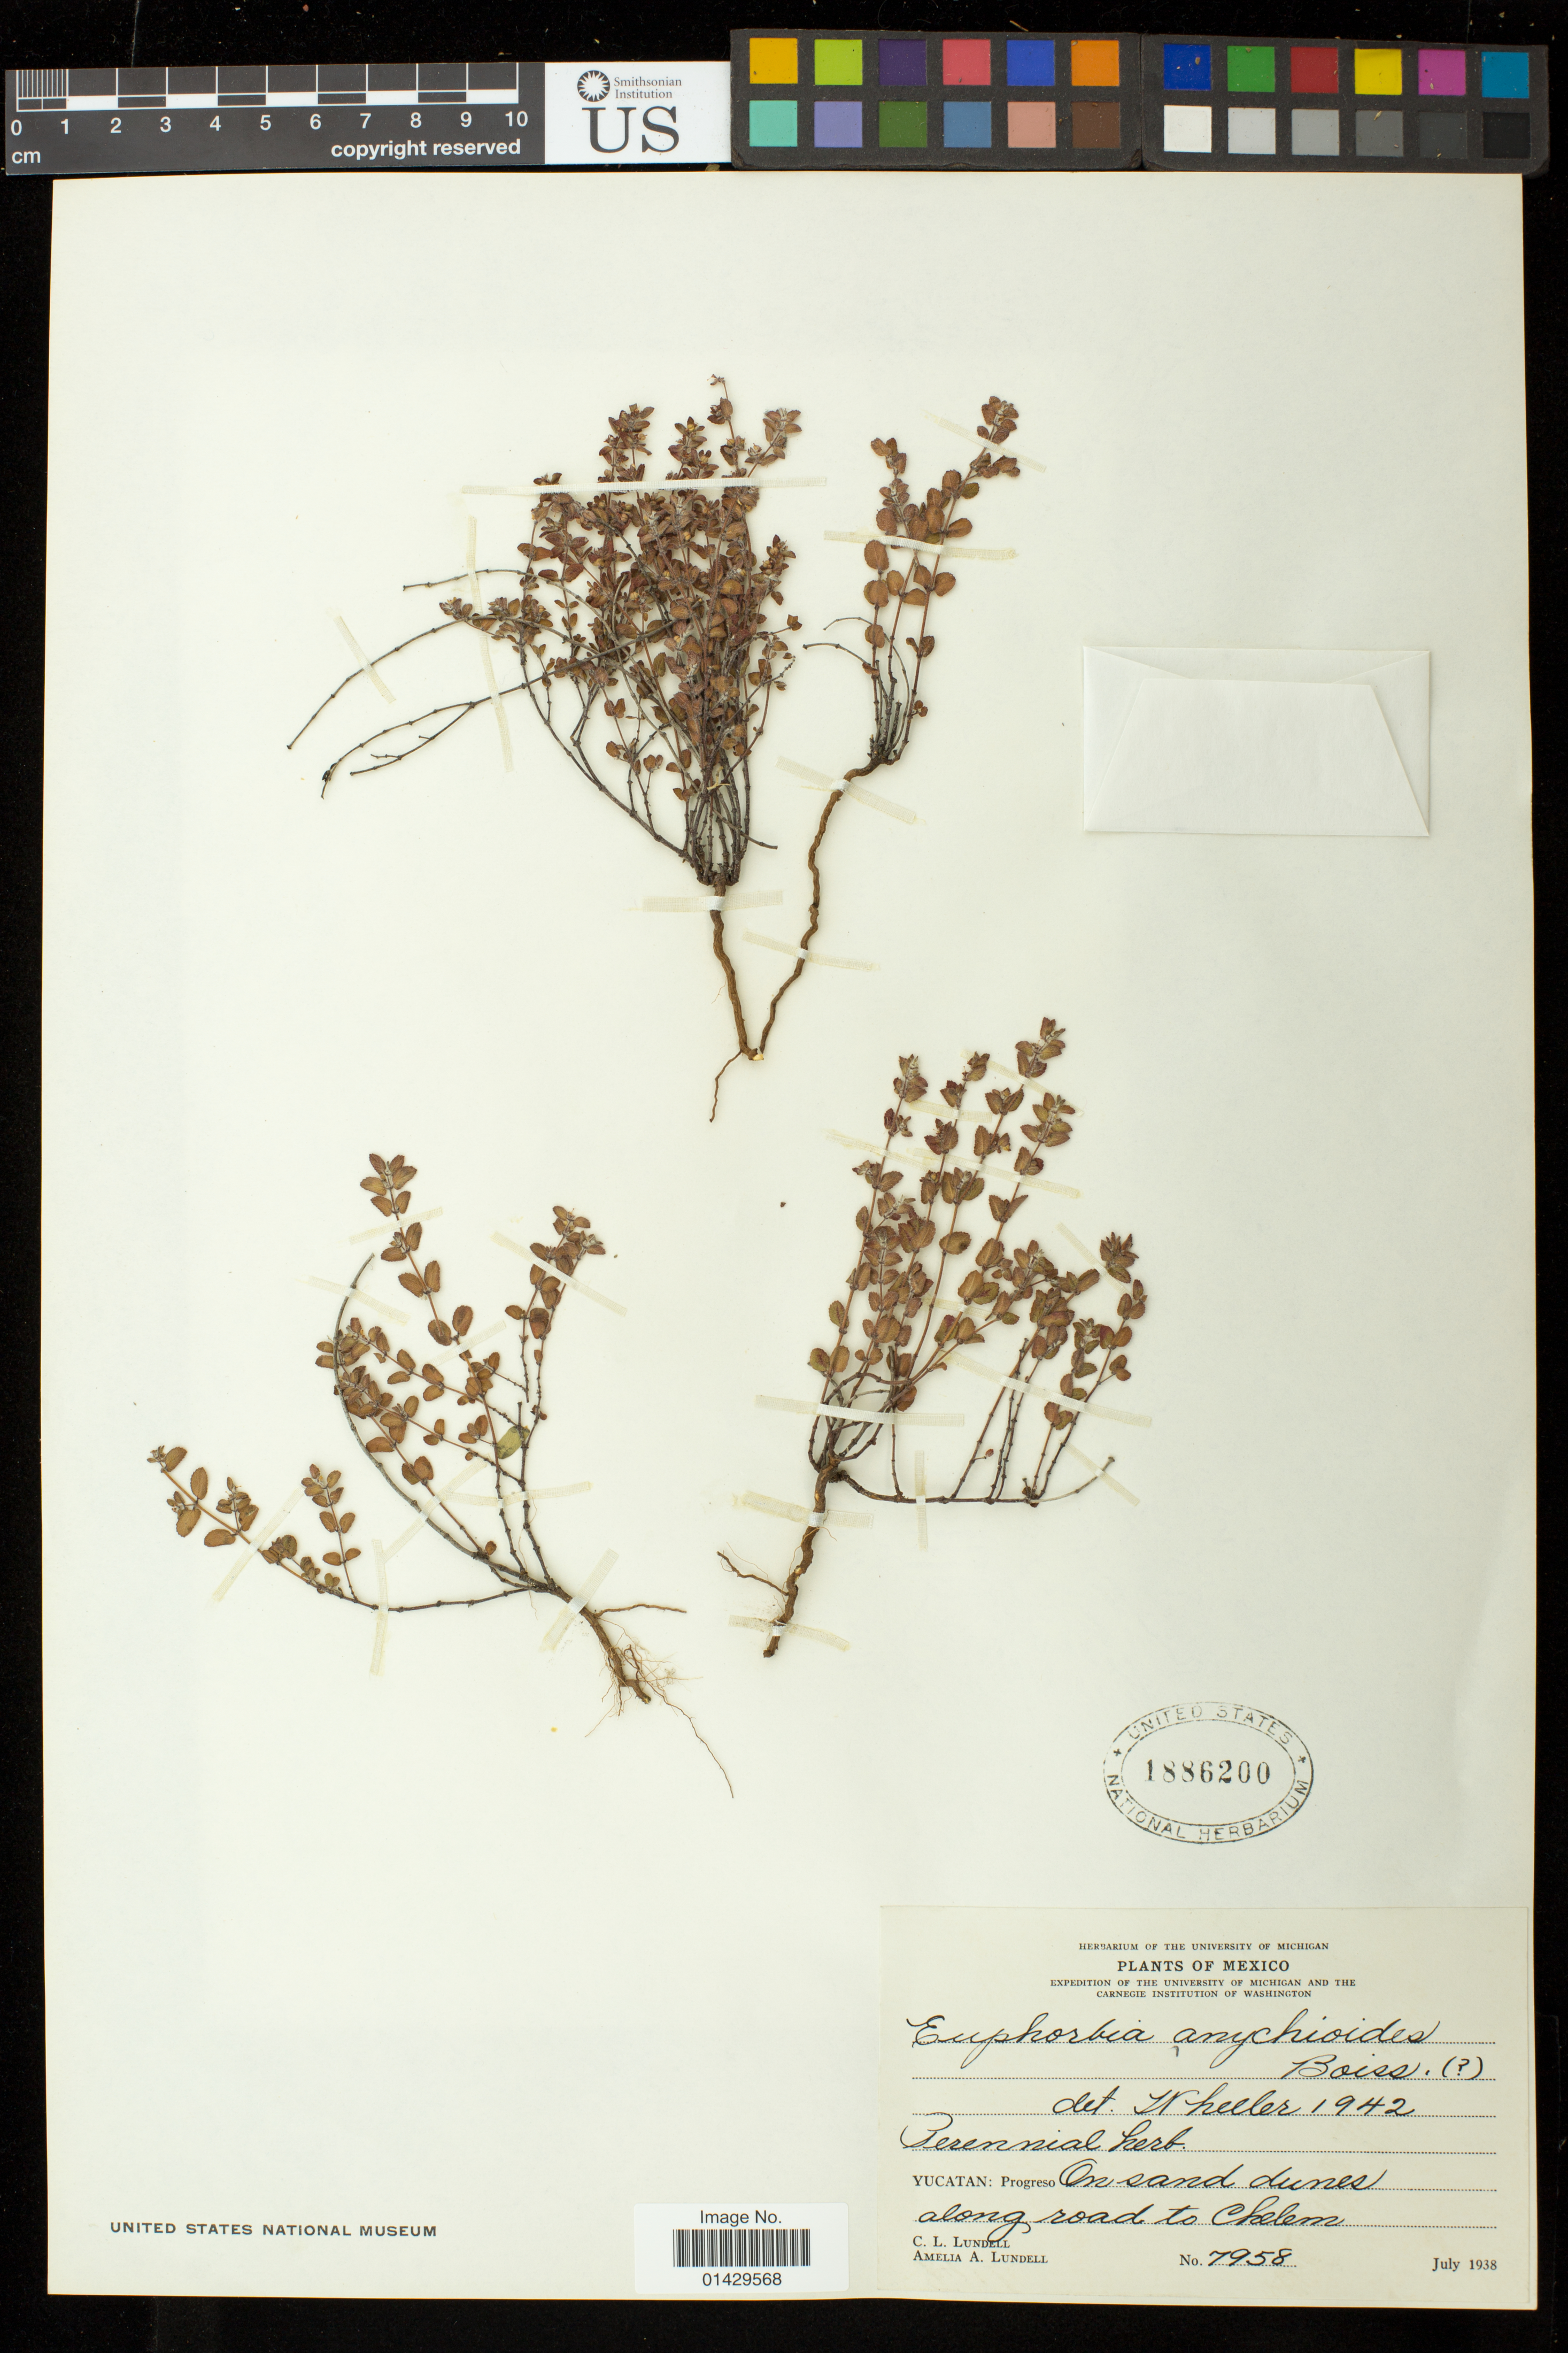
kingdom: Plantae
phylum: Tracheophyta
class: Magnoliopsida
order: Malpighiales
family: Euphorbiaceae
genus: Euphorbia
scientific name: Euphorbia anychioides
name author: Boiss.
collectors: C. L. Lundell & A. A. Lundell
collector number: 7958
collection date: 1938-07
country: Mexico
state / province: Yucatán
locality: Progreso. On sand dunes along road to Chelem.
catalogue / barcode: US 1886200